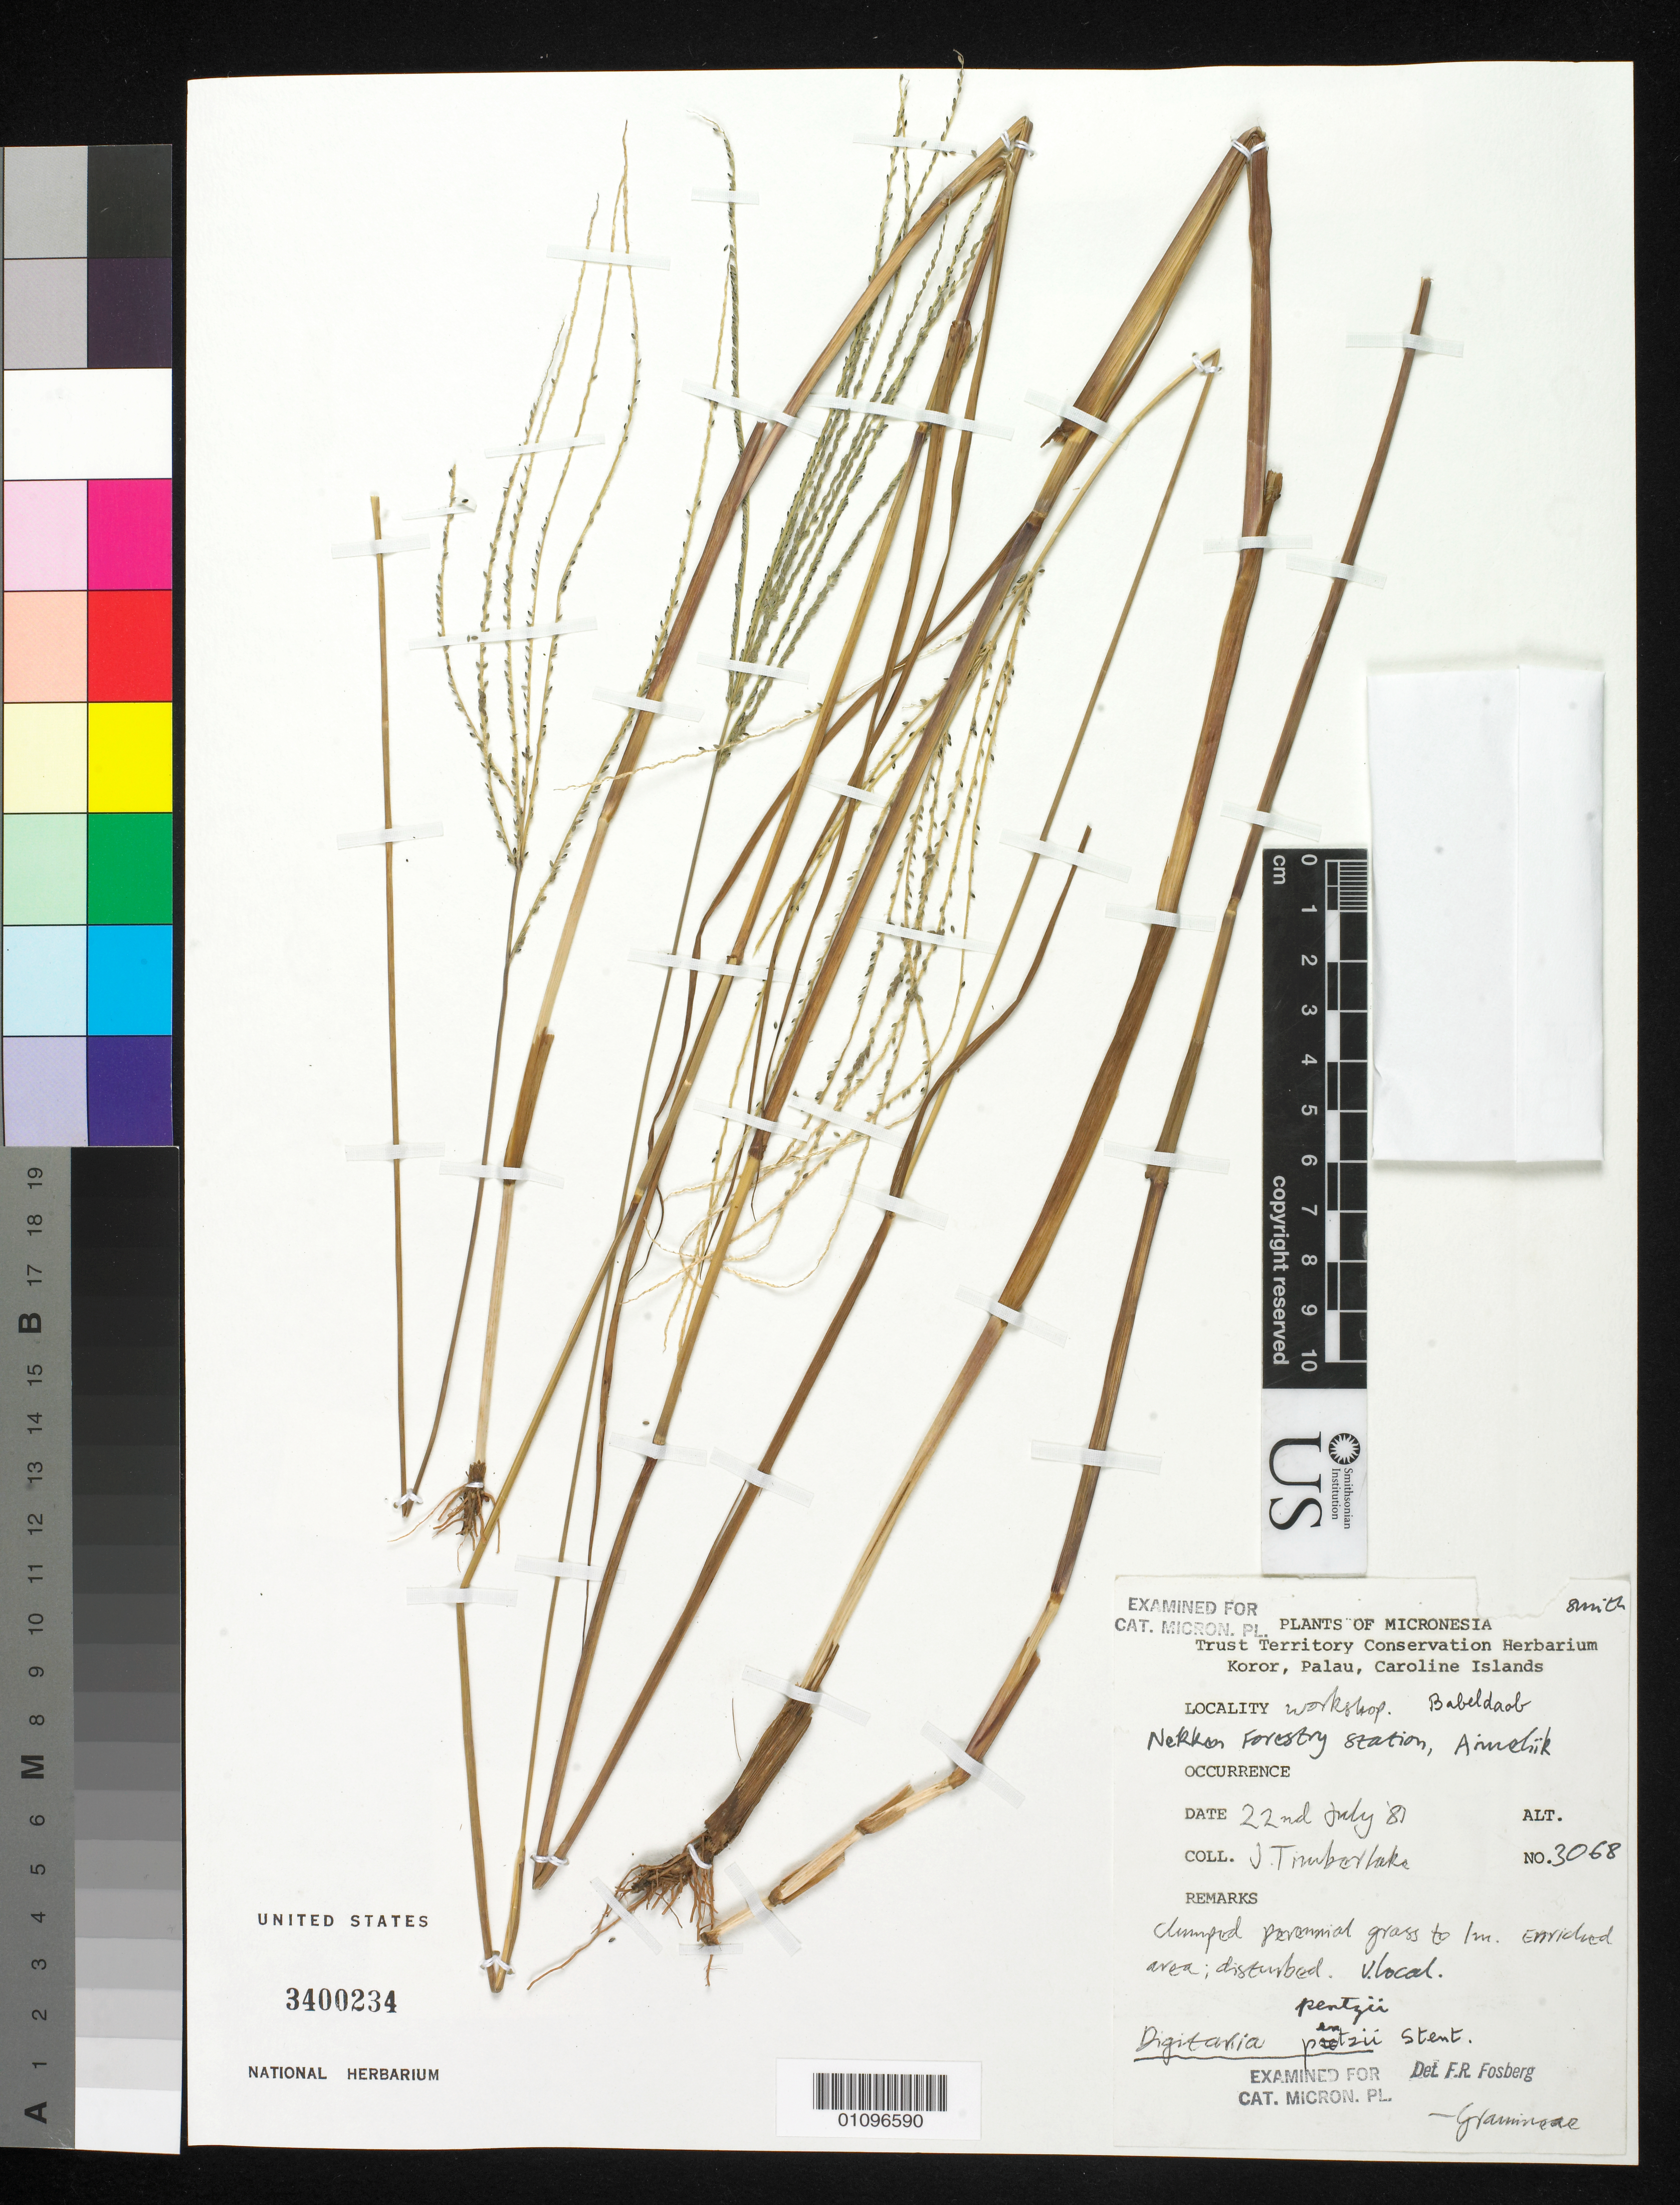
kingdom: Plantae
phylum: Tracheophyta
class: Liliopsida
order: Poales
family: Poaceae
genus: Digitaria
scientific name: Digitaria eriantha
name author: Steud.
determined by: Poaceae Reorganization Project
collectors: J. Timberlake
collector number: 3068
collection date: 1981-07-22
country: Palau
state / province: Koror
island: Babeldaob [Babelthuap]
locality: Nekkon forestry station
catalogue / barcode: US 3400234